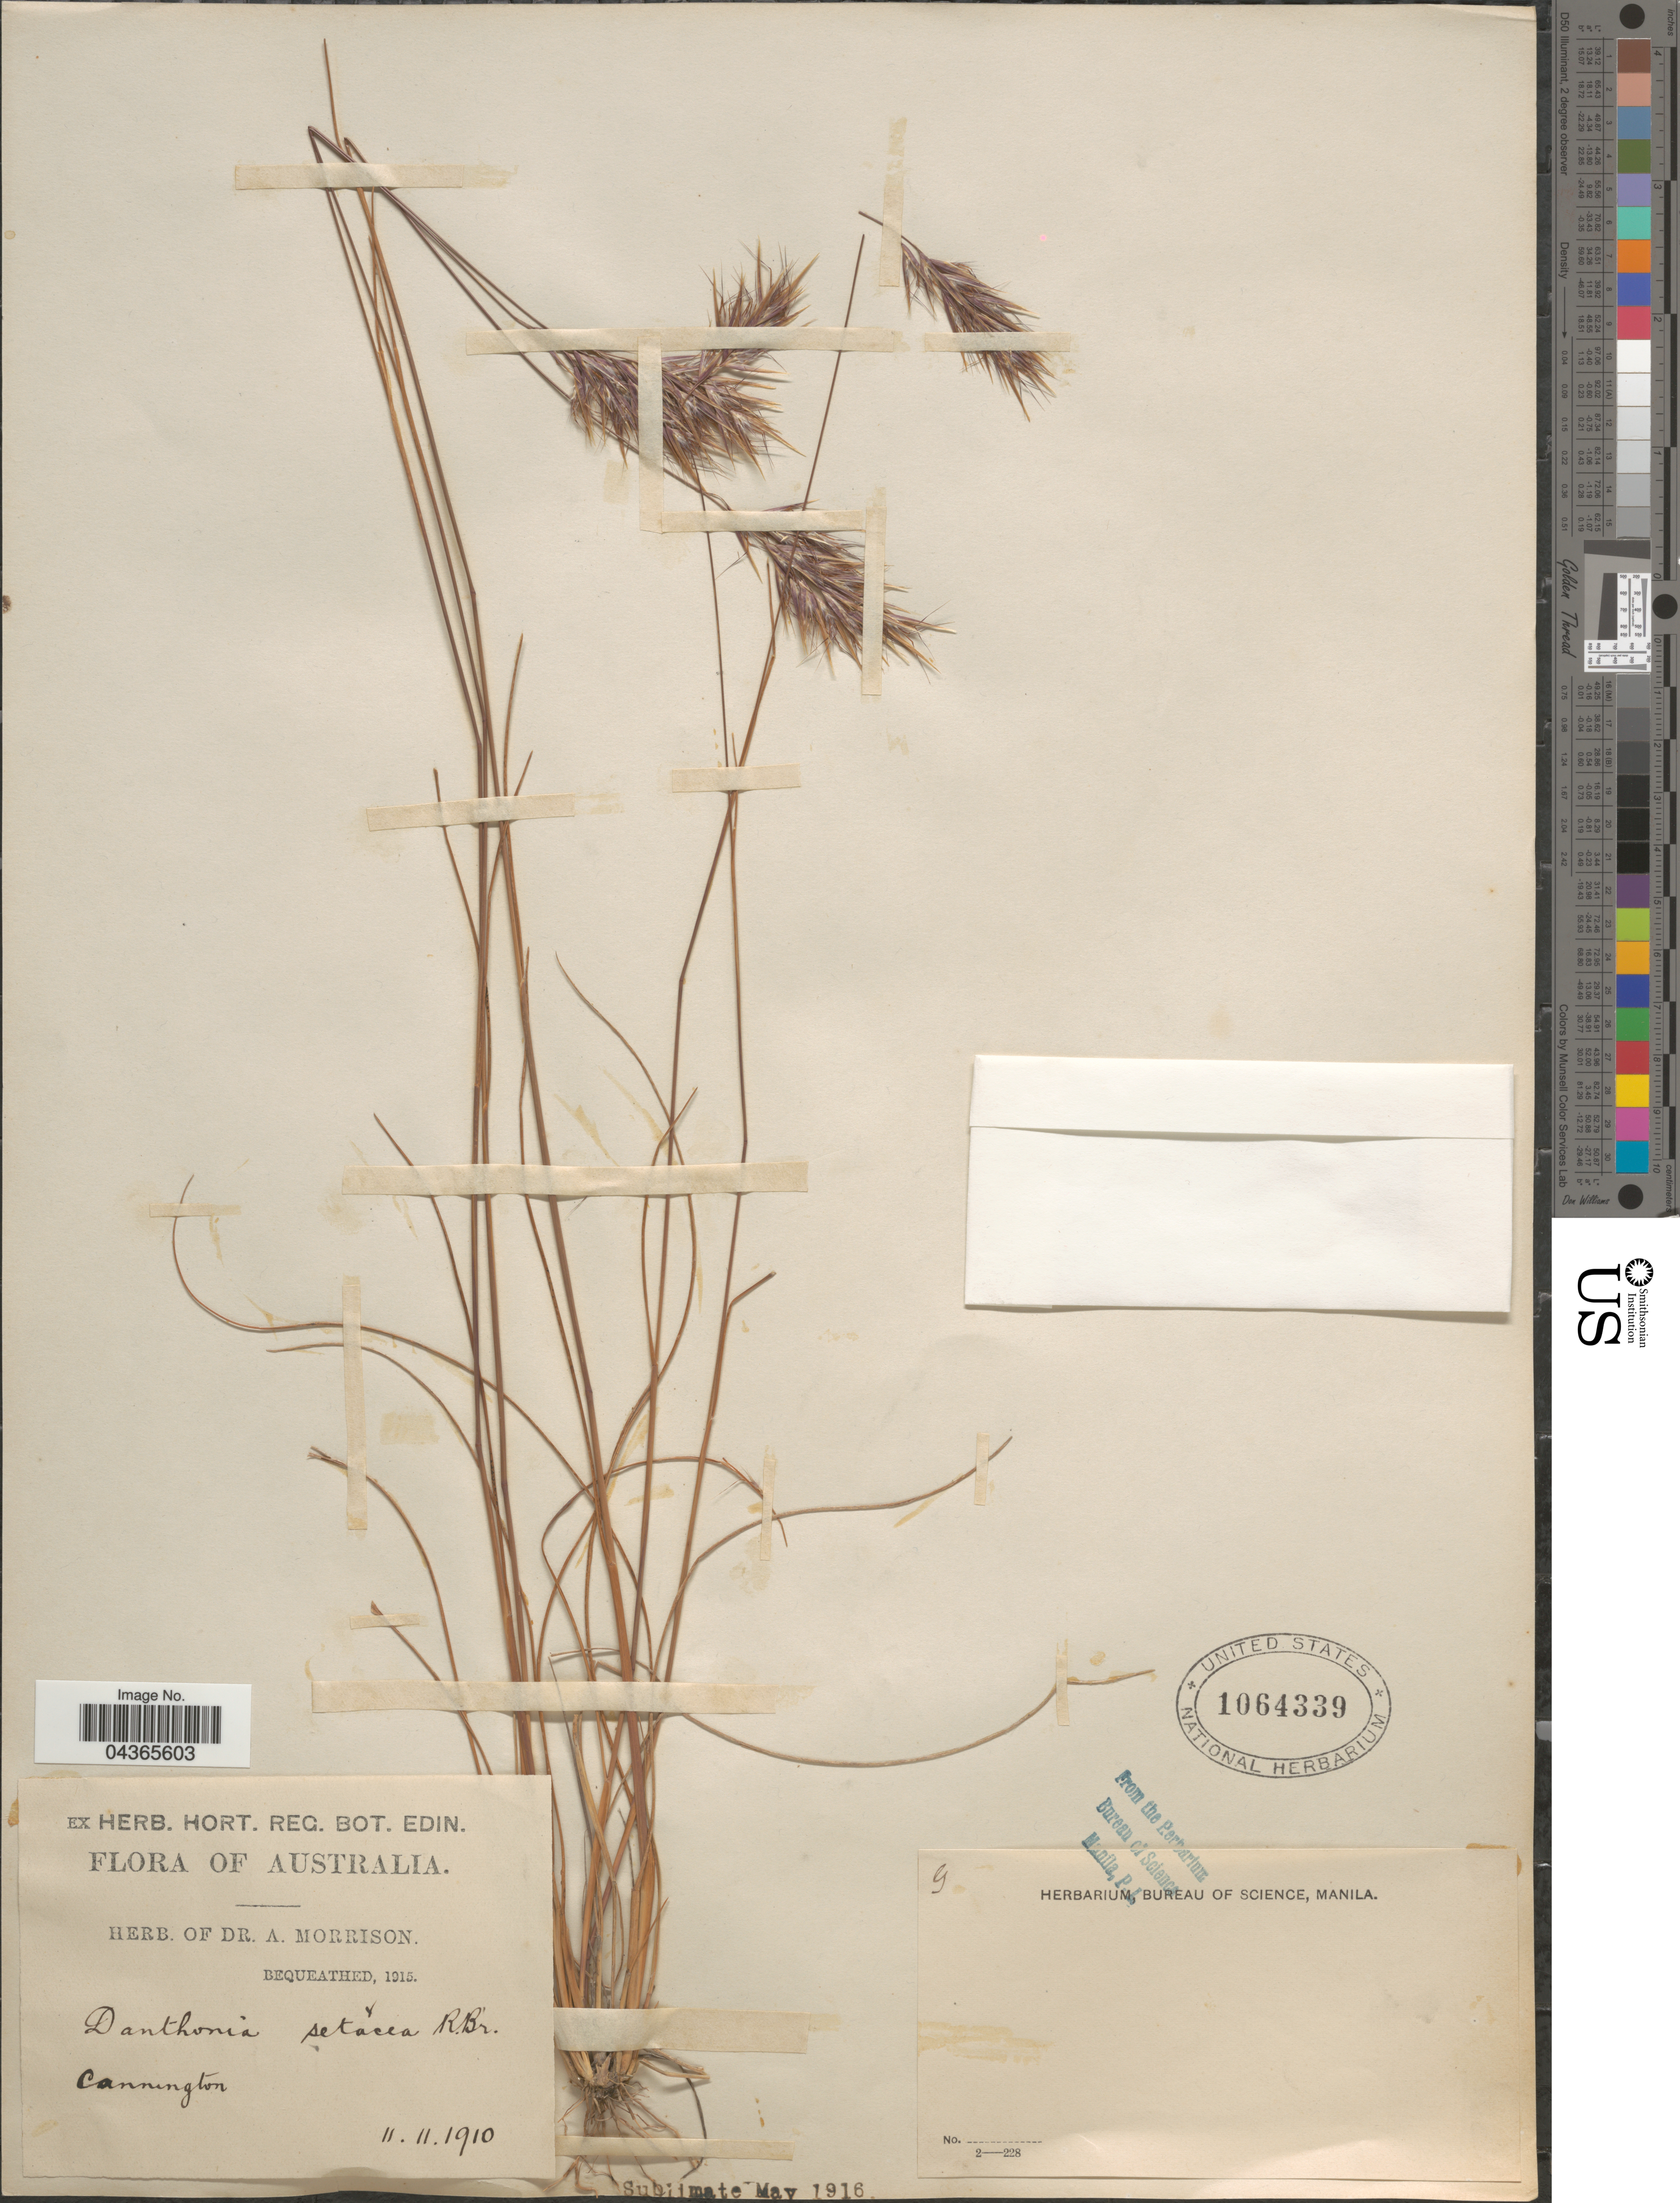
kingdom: Plantae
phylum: Tracheophyta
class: Liliopsida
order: Poales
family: Poaceae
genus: Rytidosperma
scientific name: Rytidosperma setaceum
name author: (R. Br.) Connor & Edgar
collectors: ex herb. Dr. A. Morrison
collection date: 1910-11-11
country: Australia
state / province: Western Australia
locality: Cannington.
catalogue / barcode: US 1064339